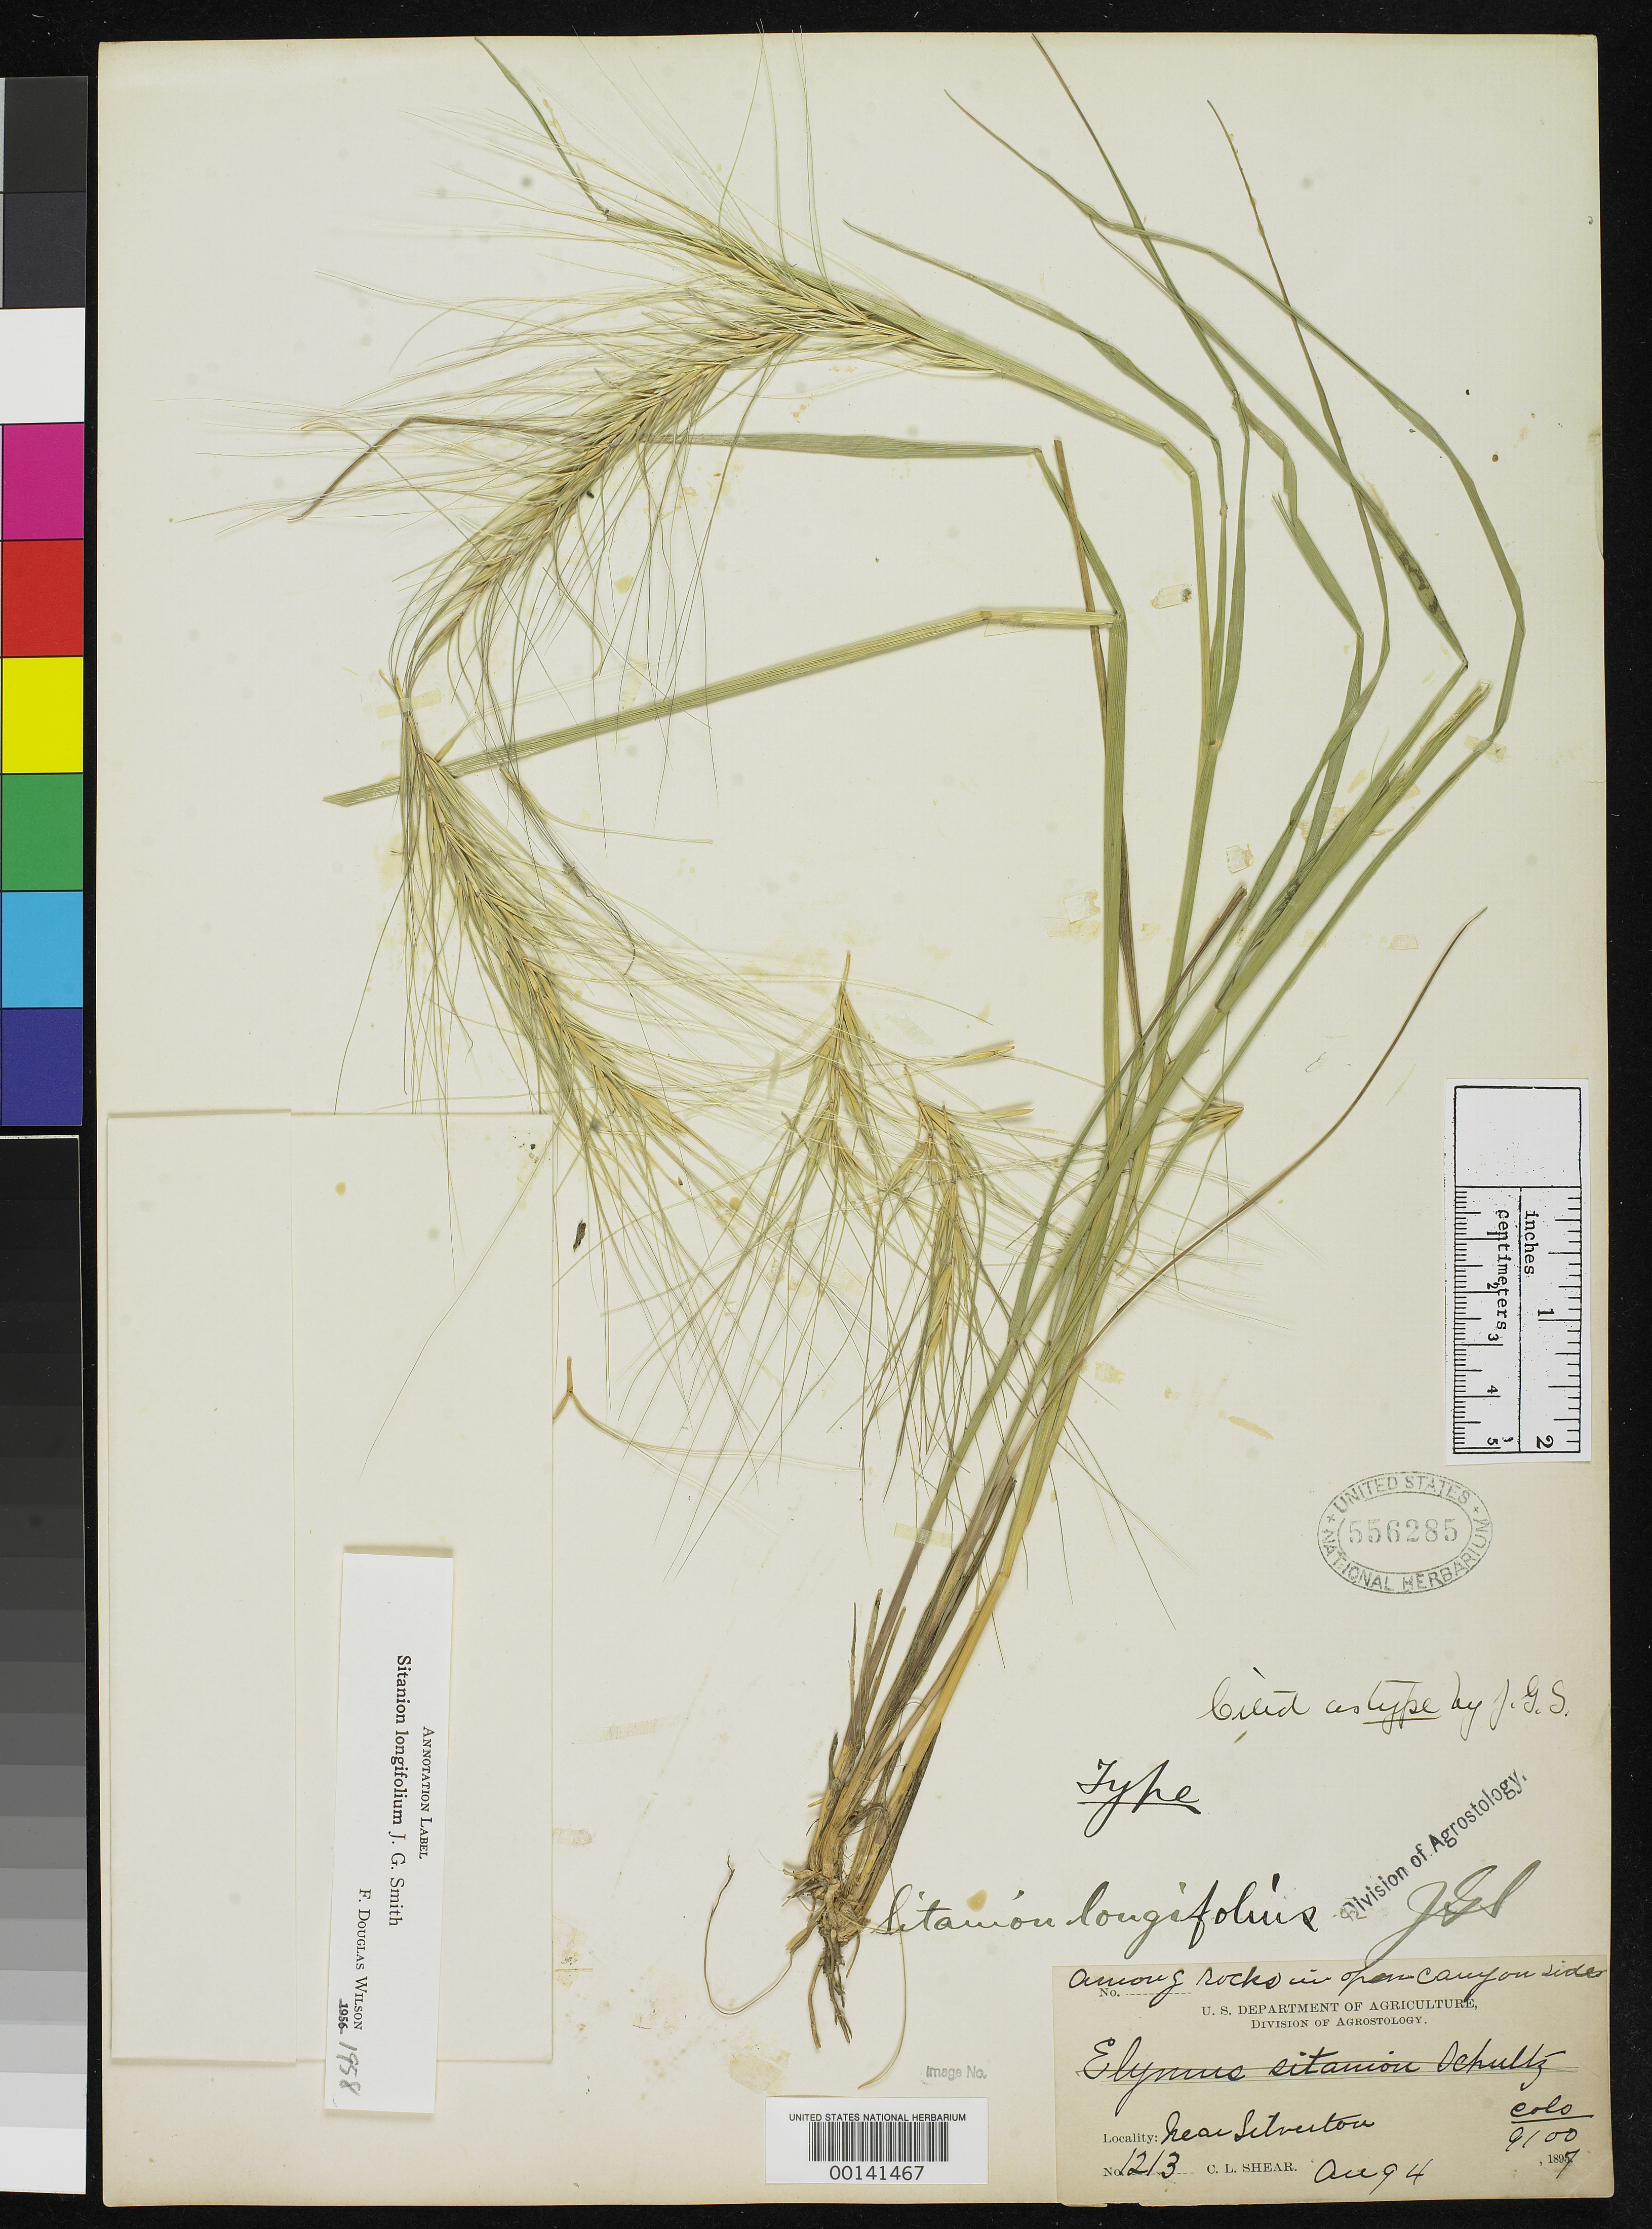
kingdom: Plantae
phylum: Tracheophyta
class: Liliopsida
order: Poales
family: Poaceae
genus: Sitanion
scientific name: Sitanion longifolium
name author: J.G. Sm.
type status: Isotype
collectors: C. L. Shear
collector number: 1213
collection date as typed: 04 Aug 1897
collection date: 1897-08-04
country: United States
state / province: Colorado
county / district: San Juan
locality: Near Silverton.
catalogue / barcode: US 556285